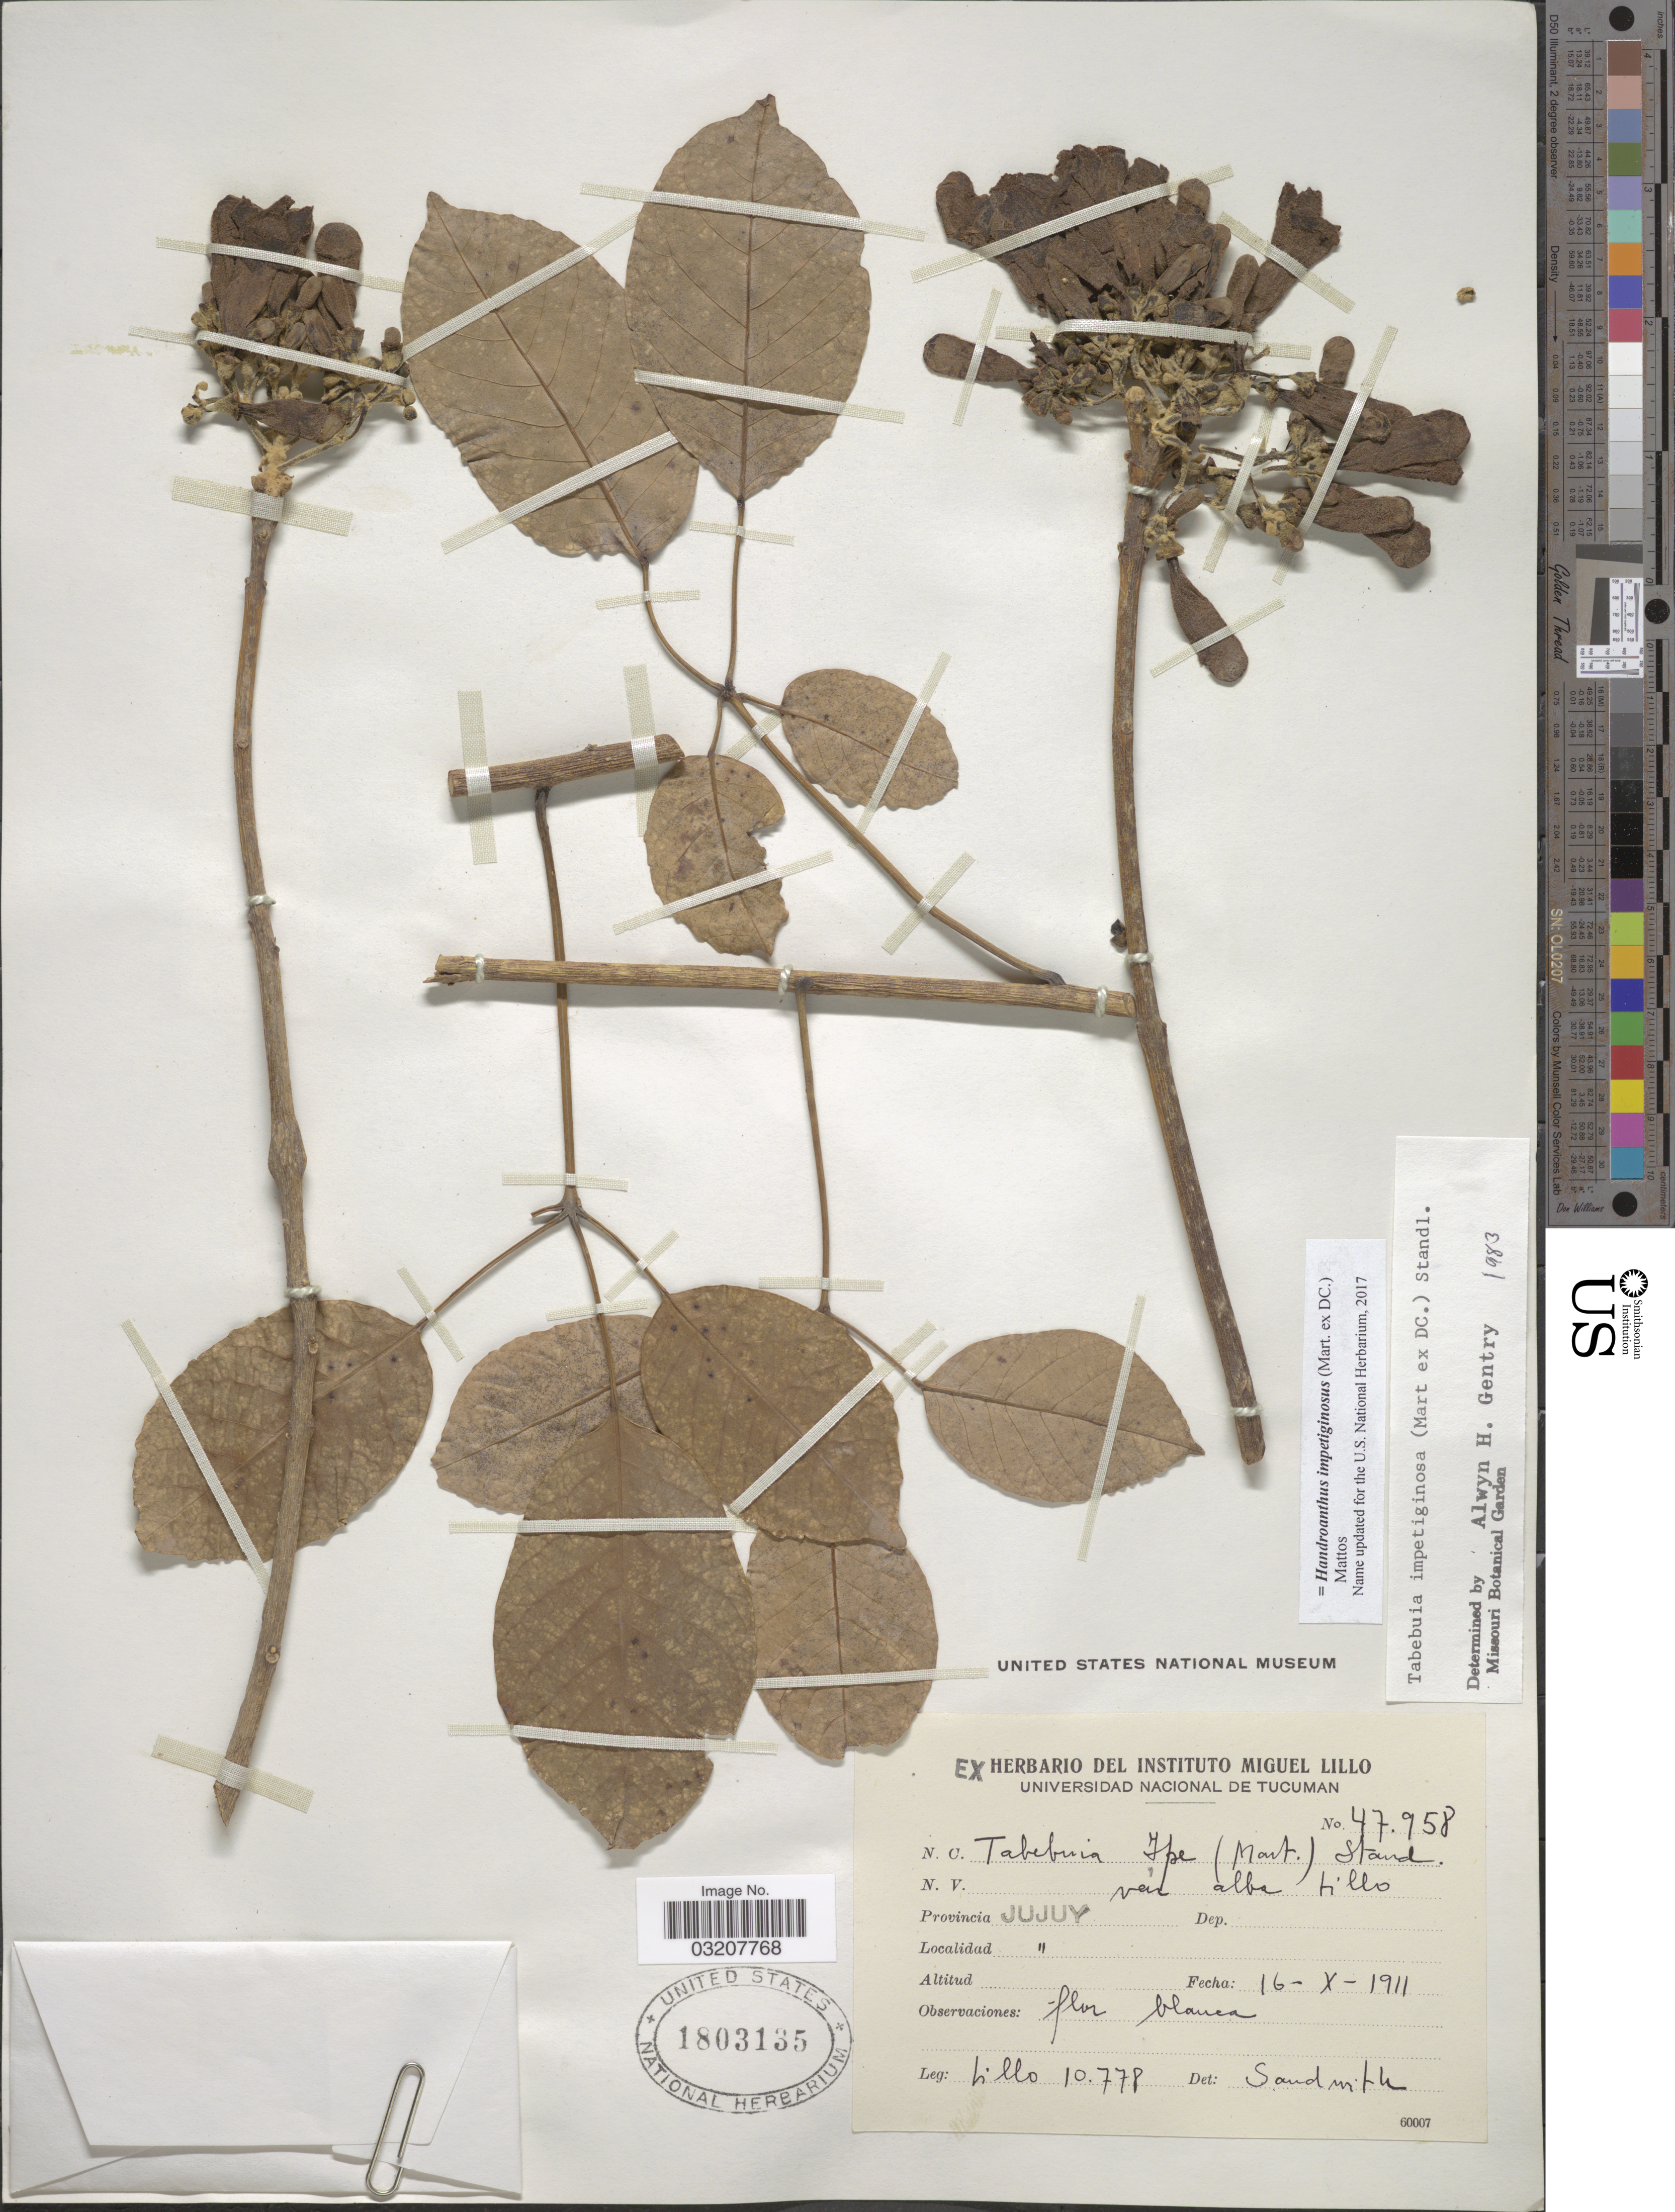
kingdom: Plantae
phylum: Tracheophyta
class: Magnoliopsida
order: Lamiales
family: Bignoniaceae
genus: Handroanthus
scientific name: Handroanthus impetiginosus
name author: (Mart. ex DC.) Mattos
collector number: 10778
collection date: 1911-10-16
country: Argentina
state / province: Jujuy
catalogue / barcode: US 1803135